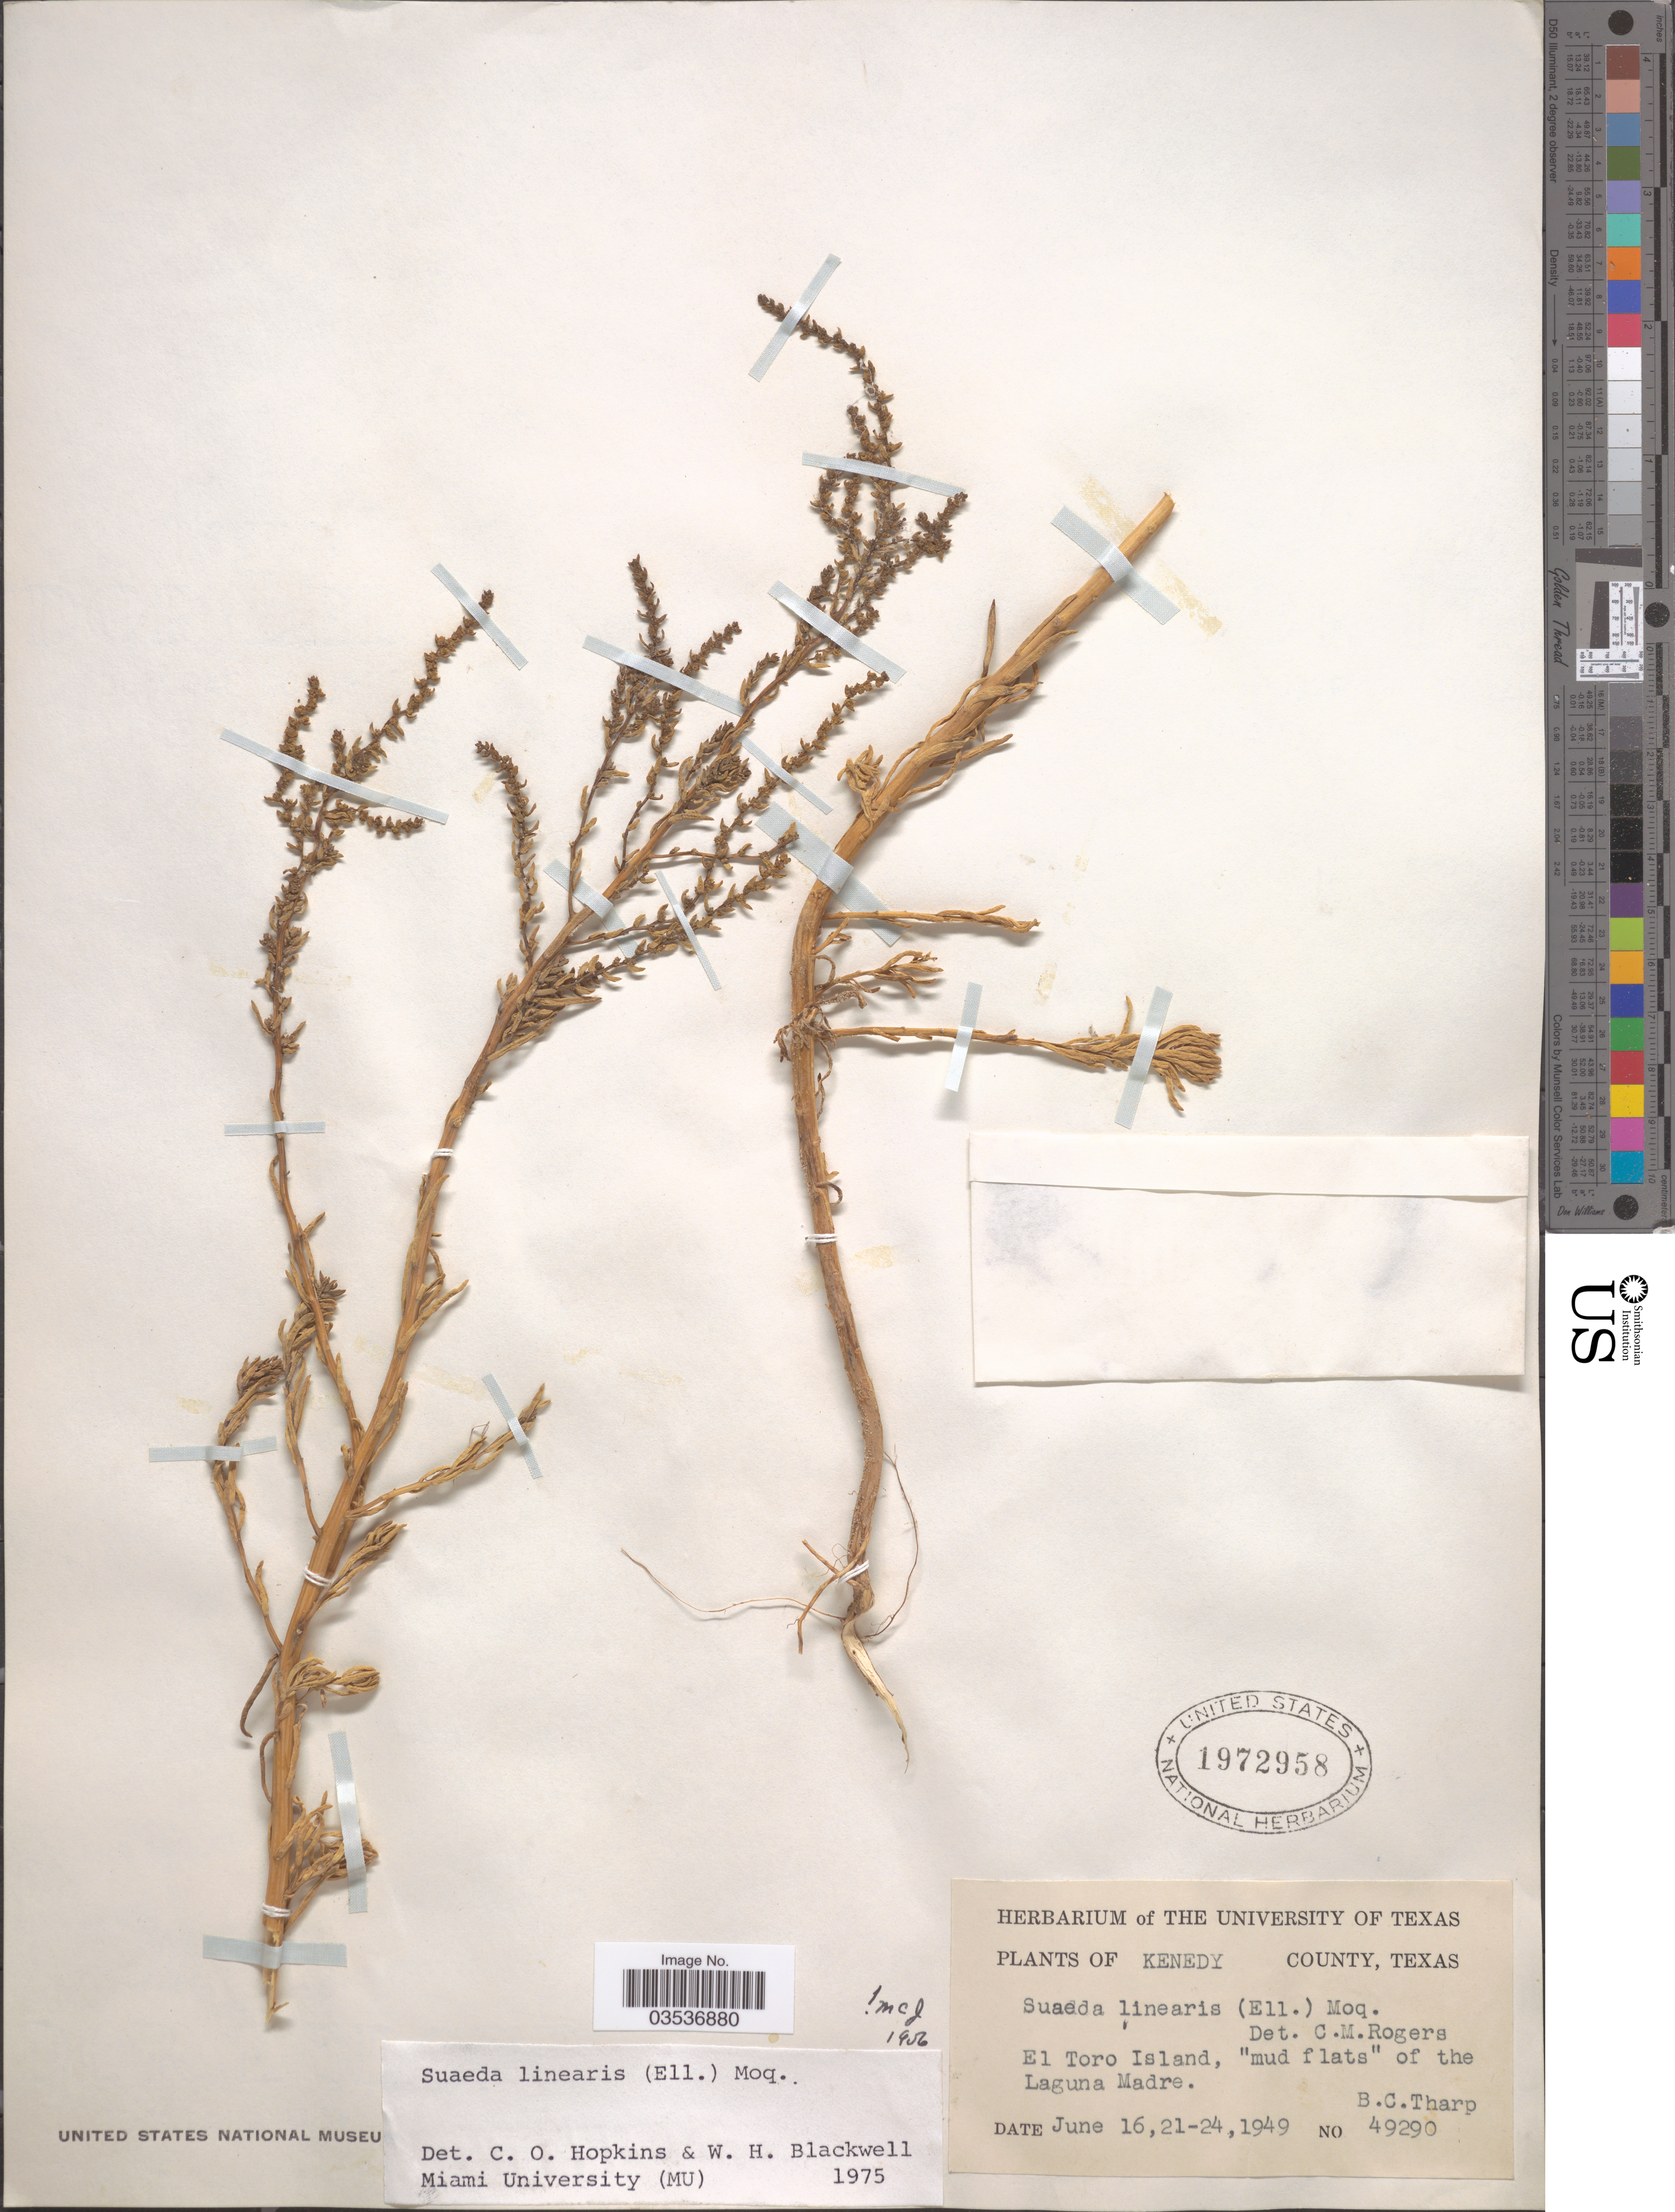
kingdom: Plantae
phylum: Tracheophyta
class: Magnoliopsida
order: Caryophyllales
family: Amaranthaceae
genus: Dondia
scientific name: Dondia linearis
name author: (Elliott) A. Heller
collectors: B. C. Tharp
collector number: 49290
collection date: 1949-06-16/1949-06-24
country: United States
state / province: Texas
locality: Kenedy County. El Toro Island, "mud flats" of the Laguna Madre.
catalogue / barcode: US 1972958